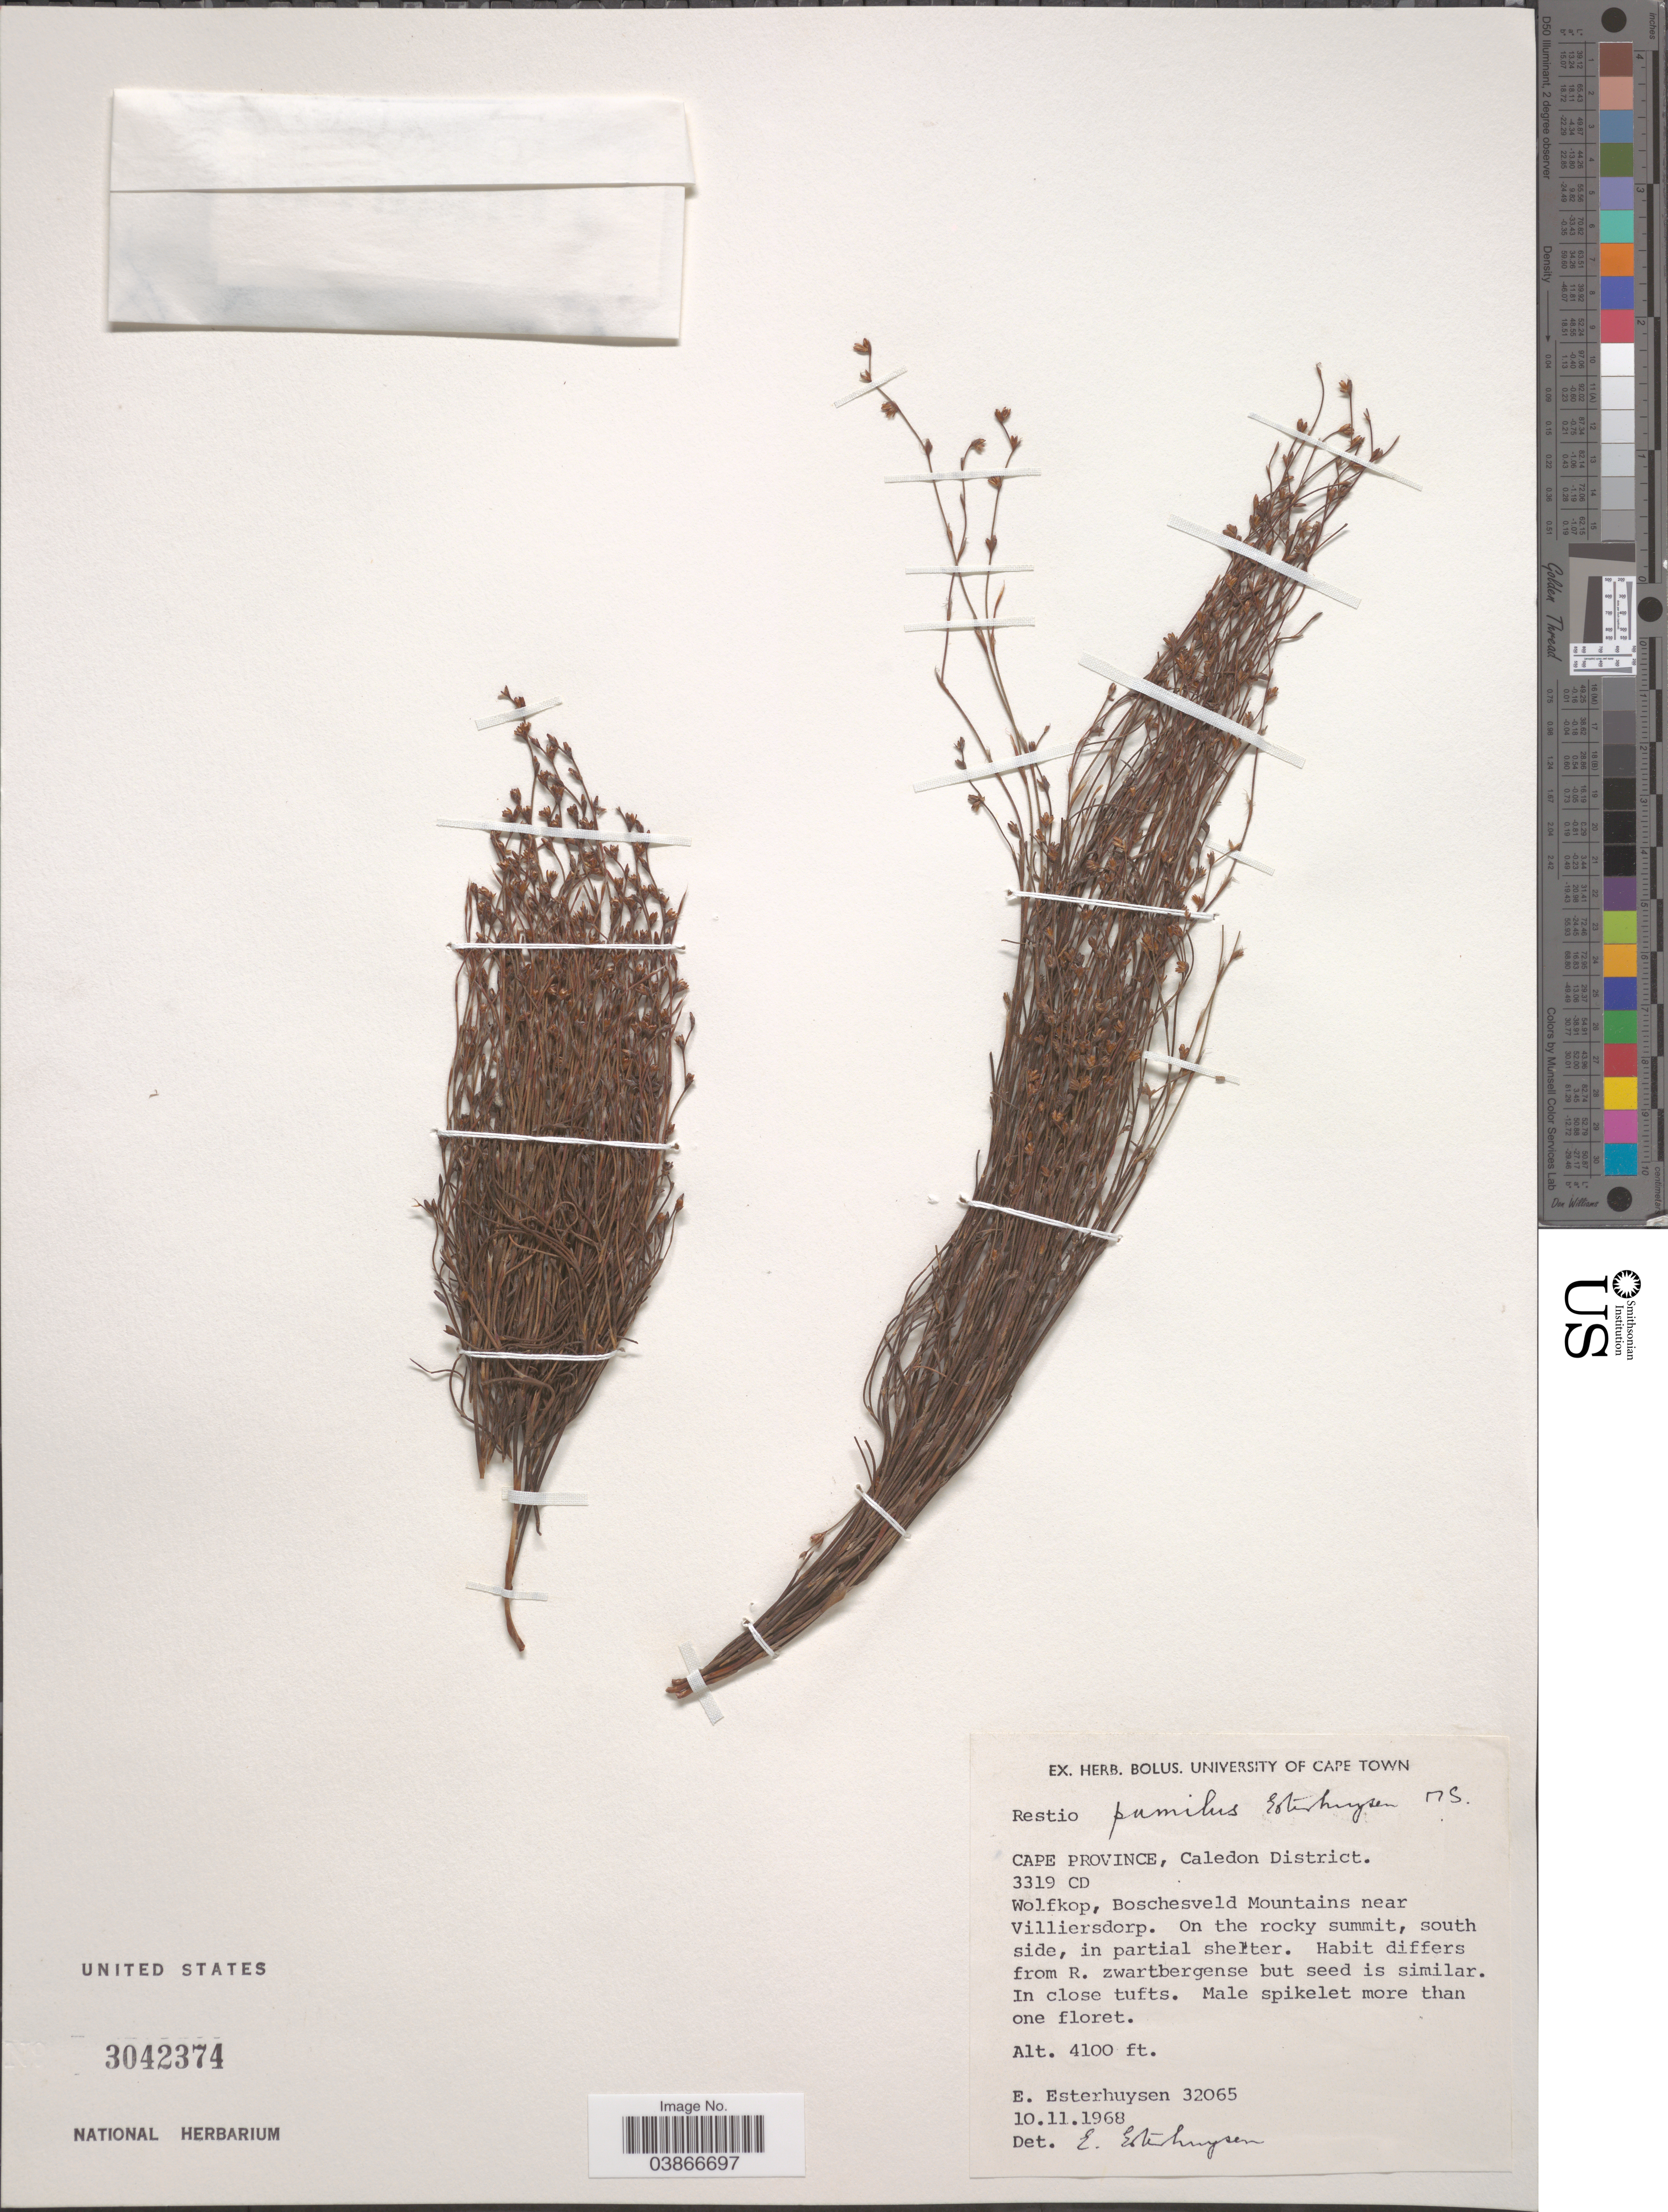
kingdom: Plantae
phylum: Tracheophyta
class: Liliopsida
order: Poales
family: Restionaceae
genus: Restio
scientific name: Restio pumilus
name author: Esterh.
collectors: E. E. Esterhuysen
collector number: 32065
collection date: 1968-11-10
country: South Africa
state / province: Western Cape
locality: Caledon District. 3319 CD. Wolfkop, Boschesveld Mountains near Villiersdorp. On the rocky summit, south side.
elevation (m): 1250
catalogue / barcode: US 3042374